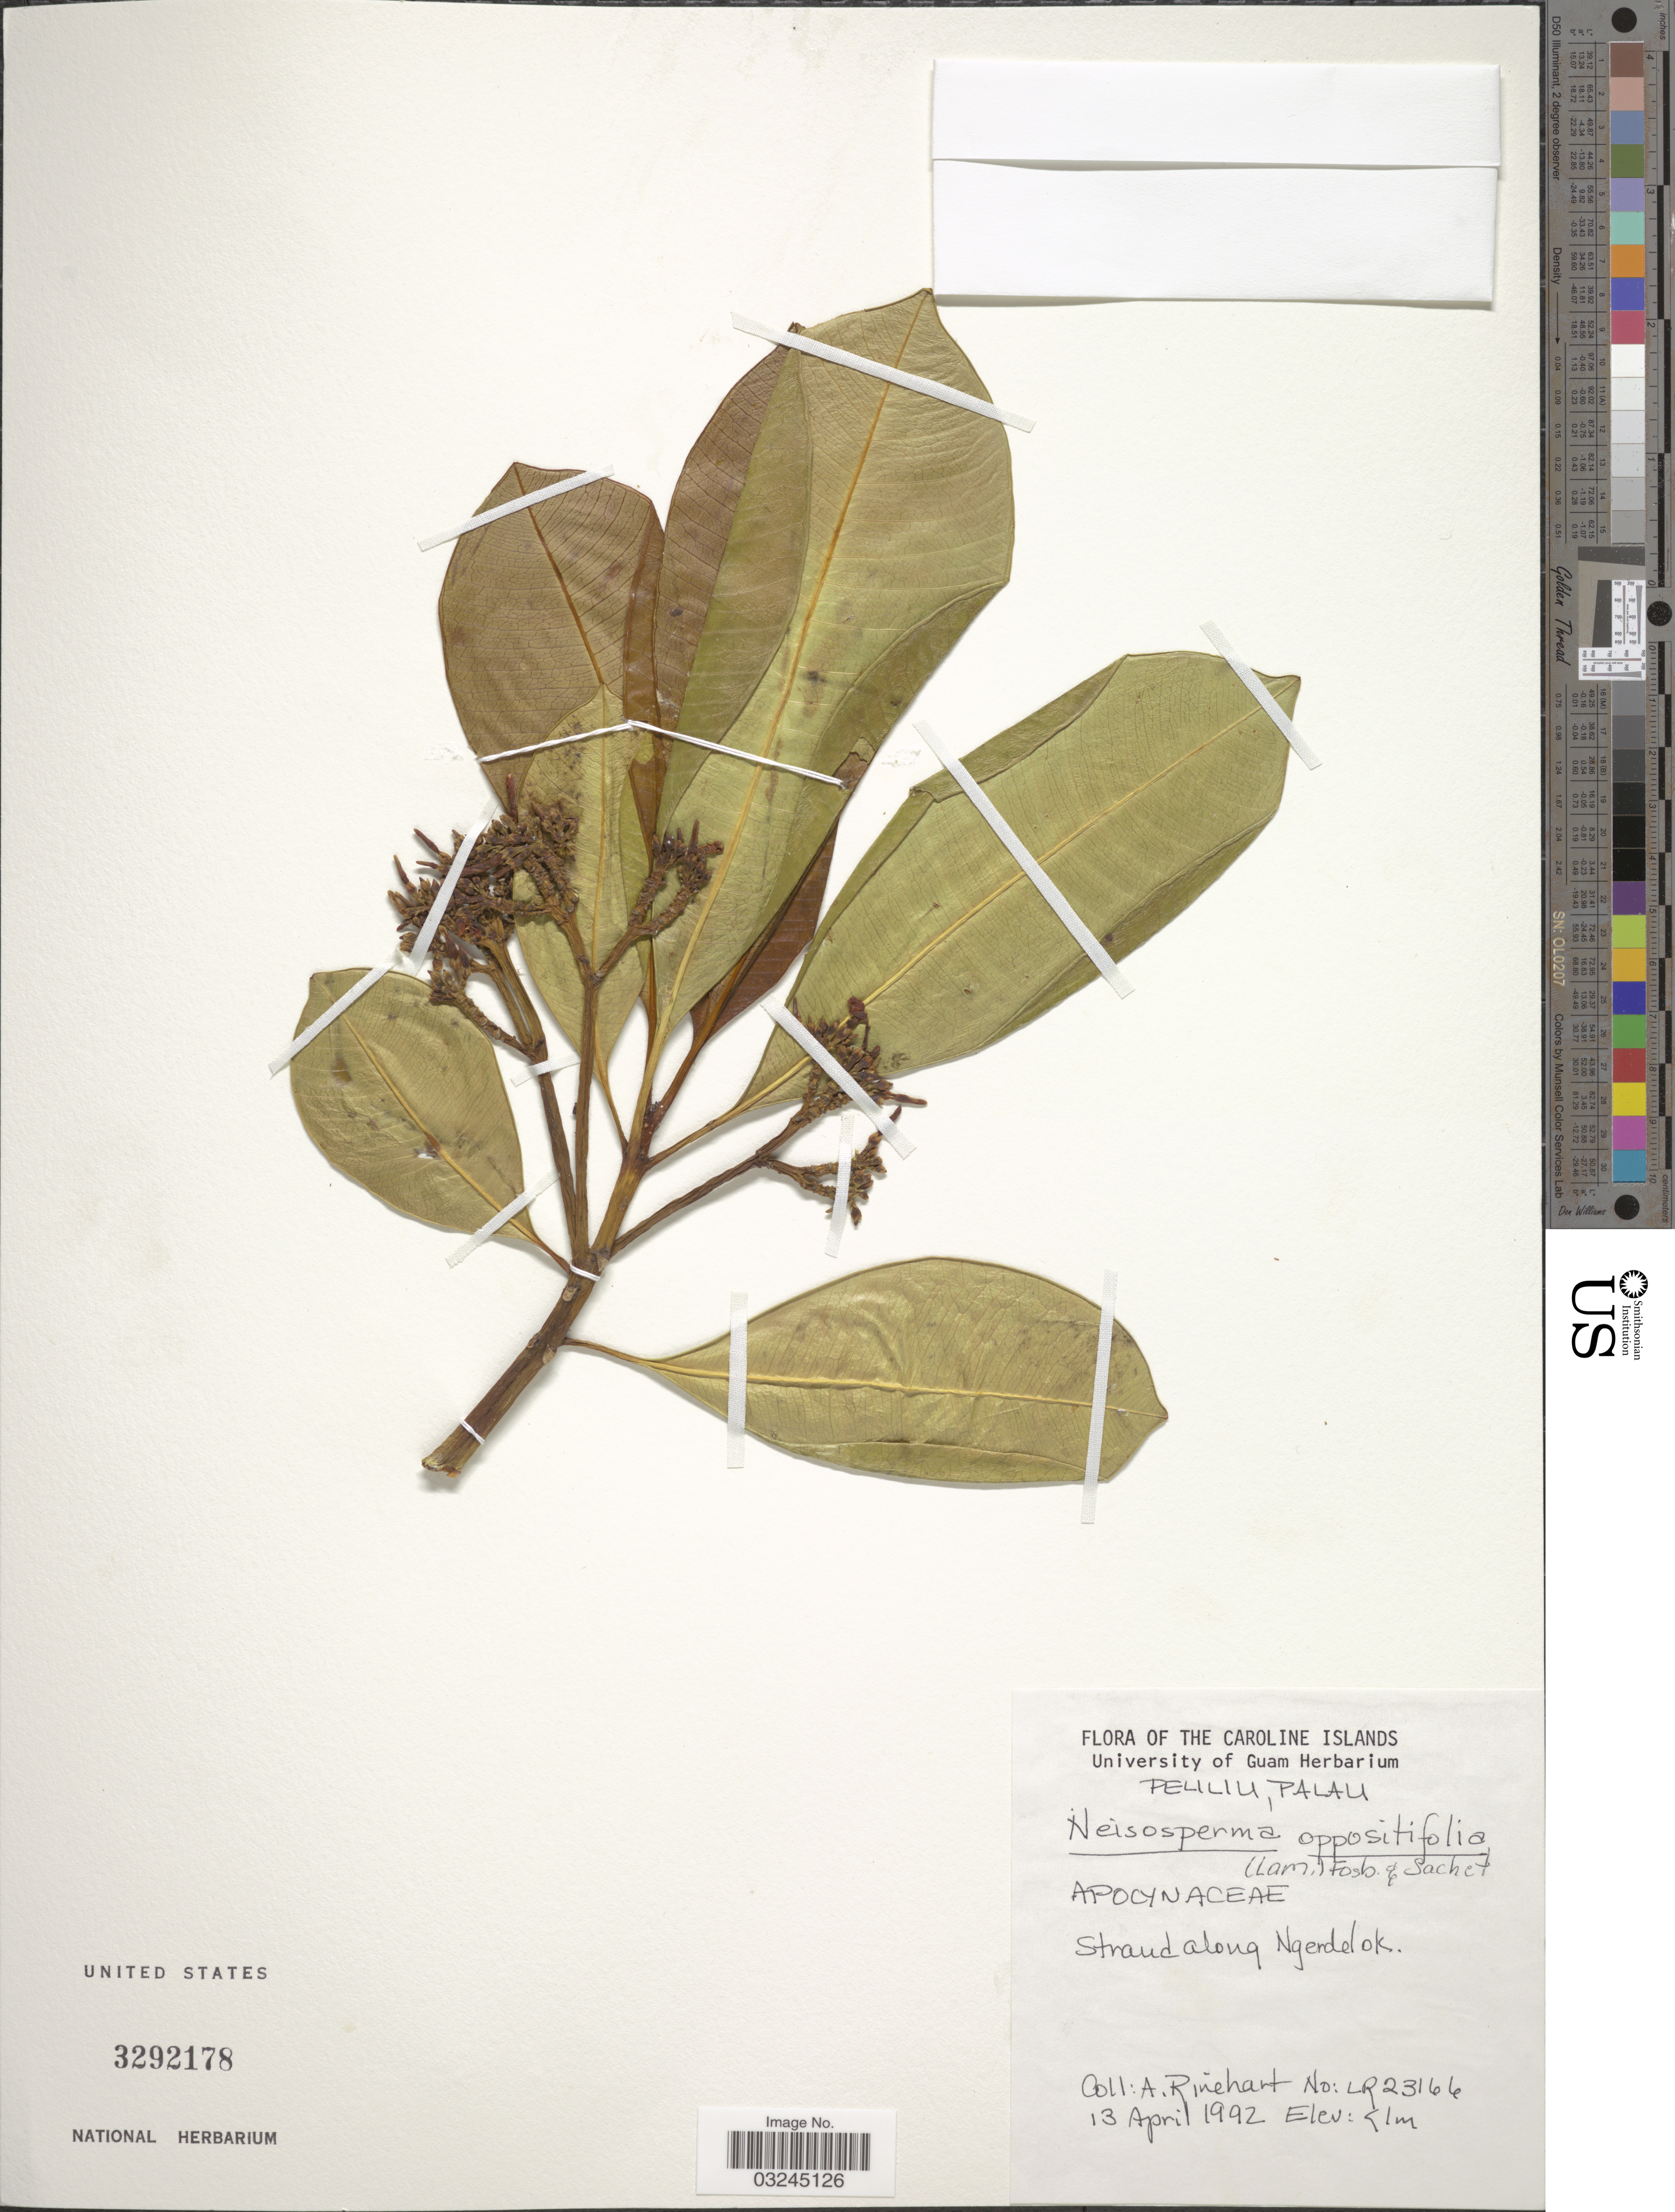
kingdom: Plantae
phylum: Tracheophyta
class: Magnoliopsida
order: Gentianales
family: Apocynaceae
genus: Ochrosia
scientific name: Ochrosia oppositifolia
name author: (Lam.) K. Schum.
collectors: A. Rinehart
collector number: LR23166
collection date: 1992-04-13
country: Palau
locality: The Caroline Islands. Peliliu. Strand along Ngerdelok.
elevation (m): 1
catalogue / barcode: US 3292178